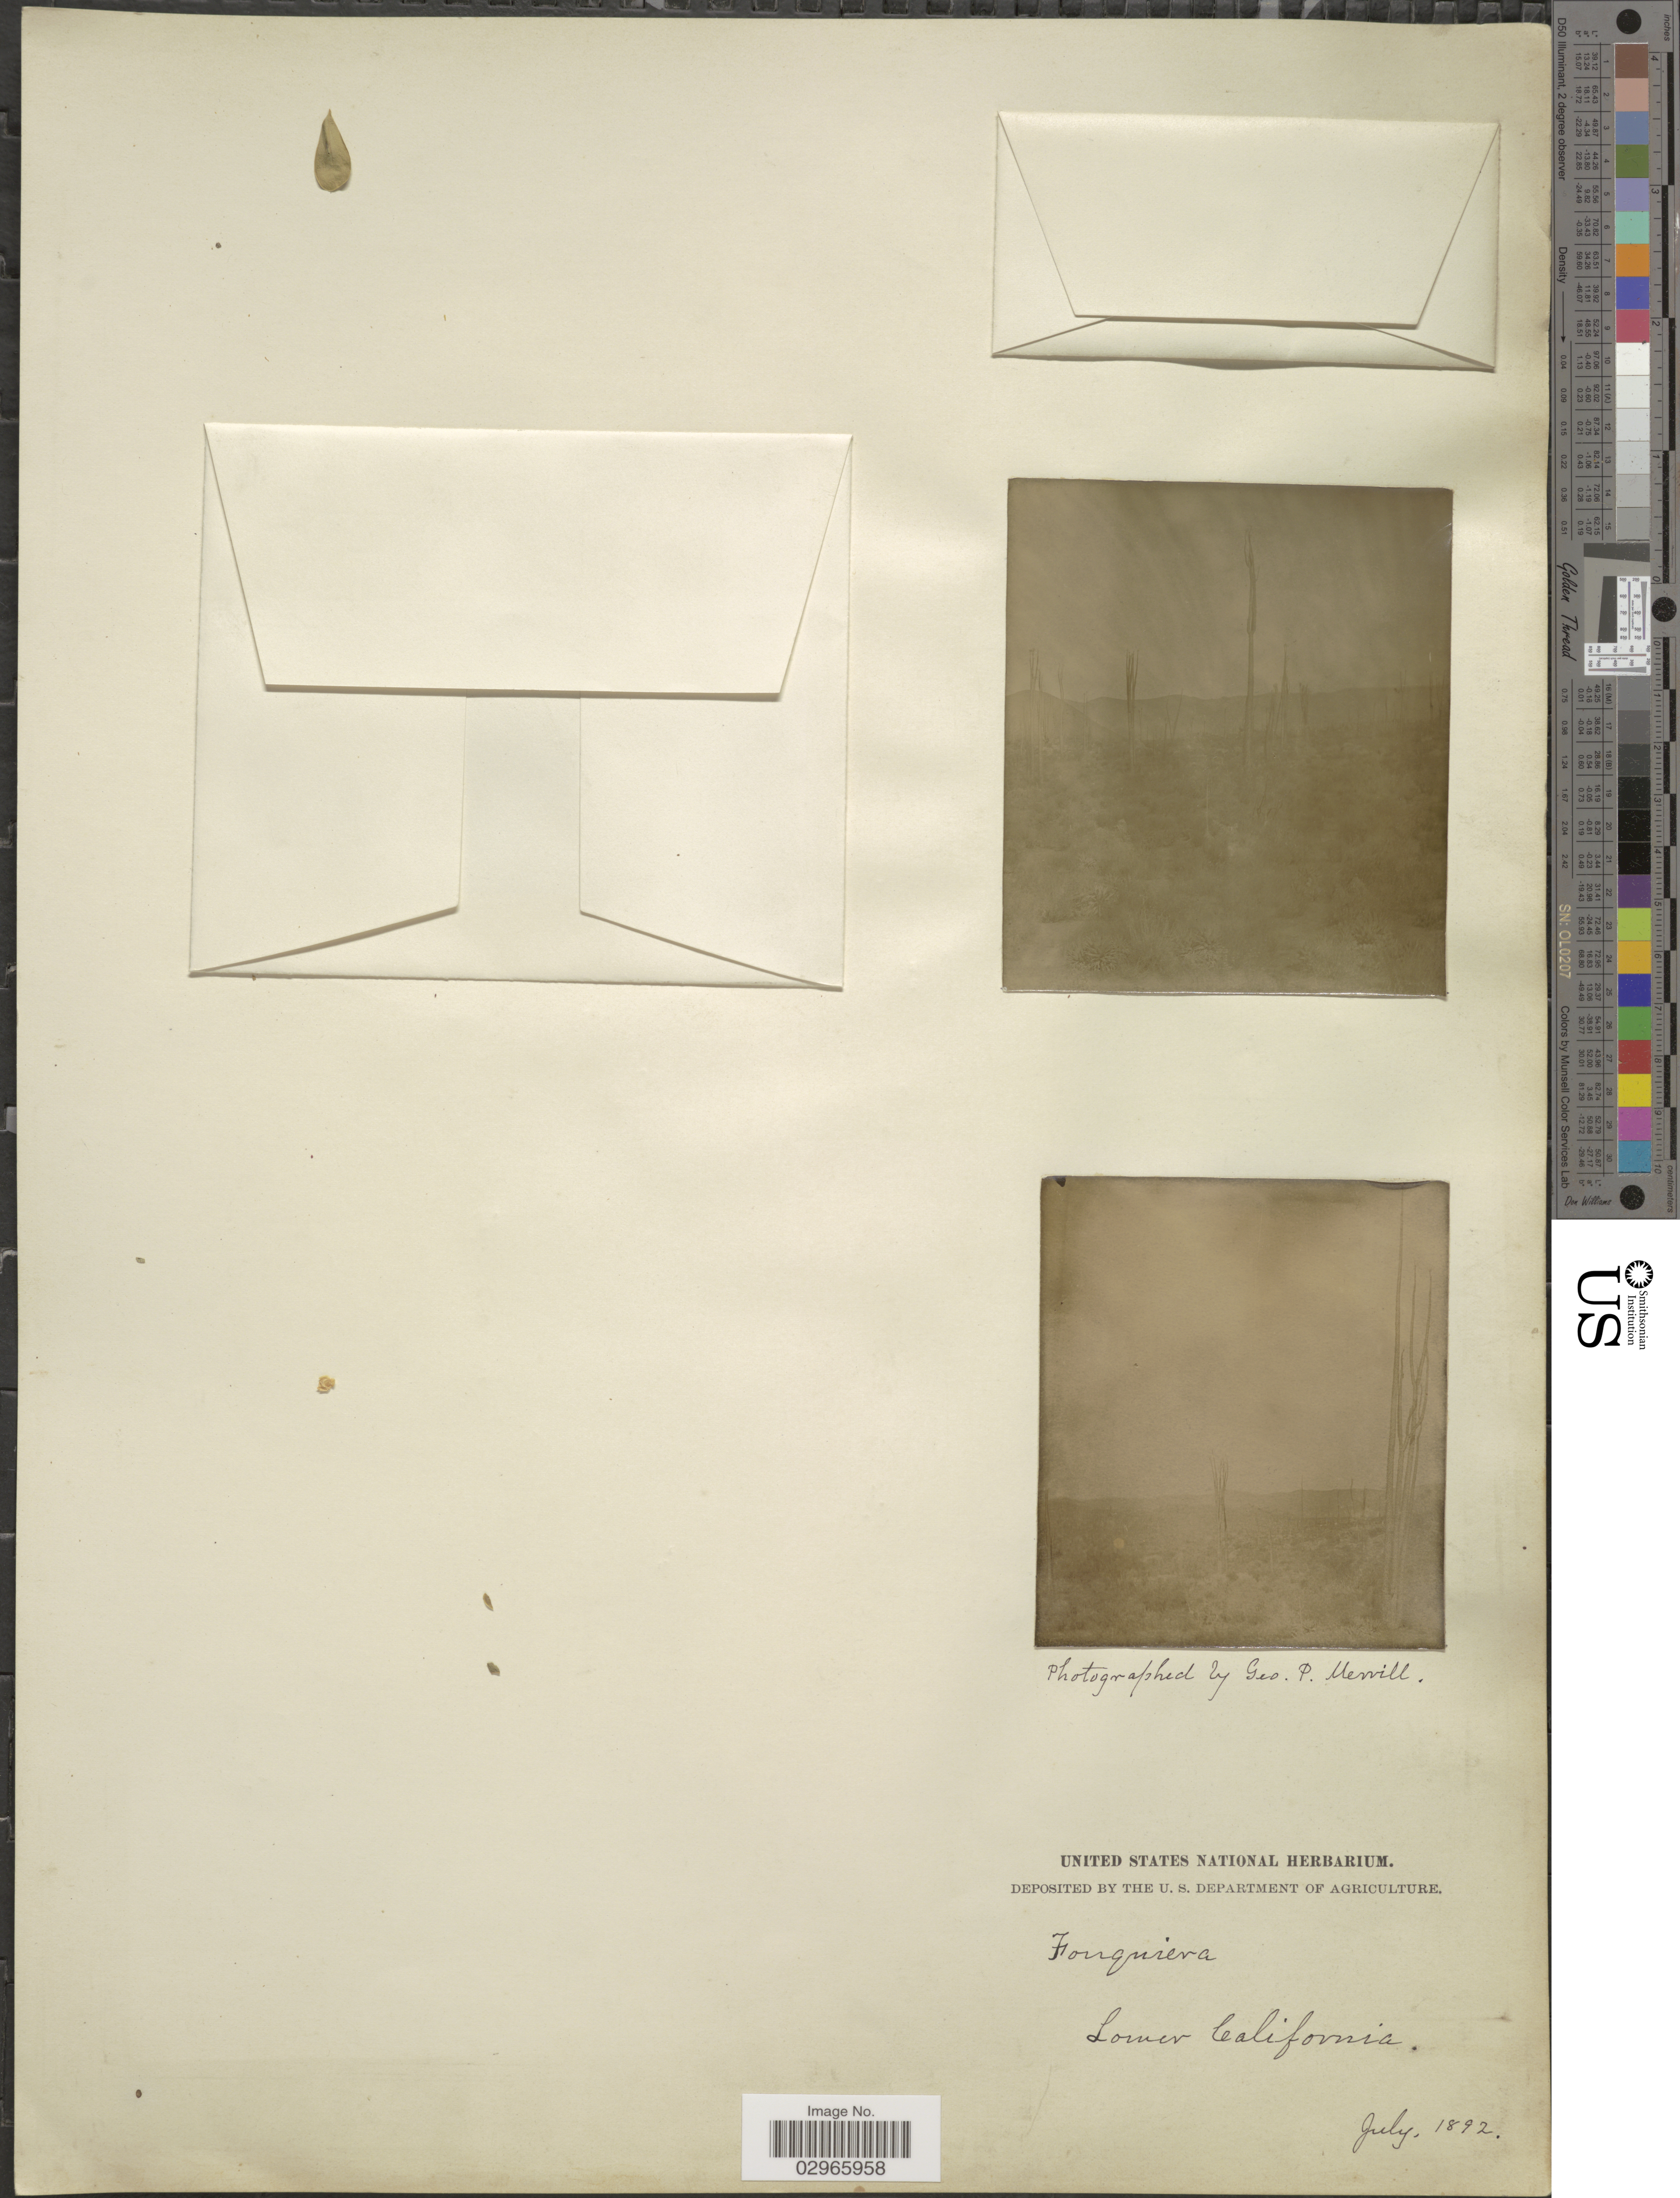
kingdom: Plantae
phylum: Tracheophyta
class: Magnoliopsida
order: Ericales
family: Fouquieriaceae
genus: Fouquieria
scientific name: Fouquieria columnaris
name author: Kellogg ex Curran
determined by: Strong, Mark T., (BOT), Smithsonian Institution - National Museum of Natural History (UNITED STATES)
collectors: ex herb. United States National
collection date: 1892-07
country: Mexico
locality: Lower California.